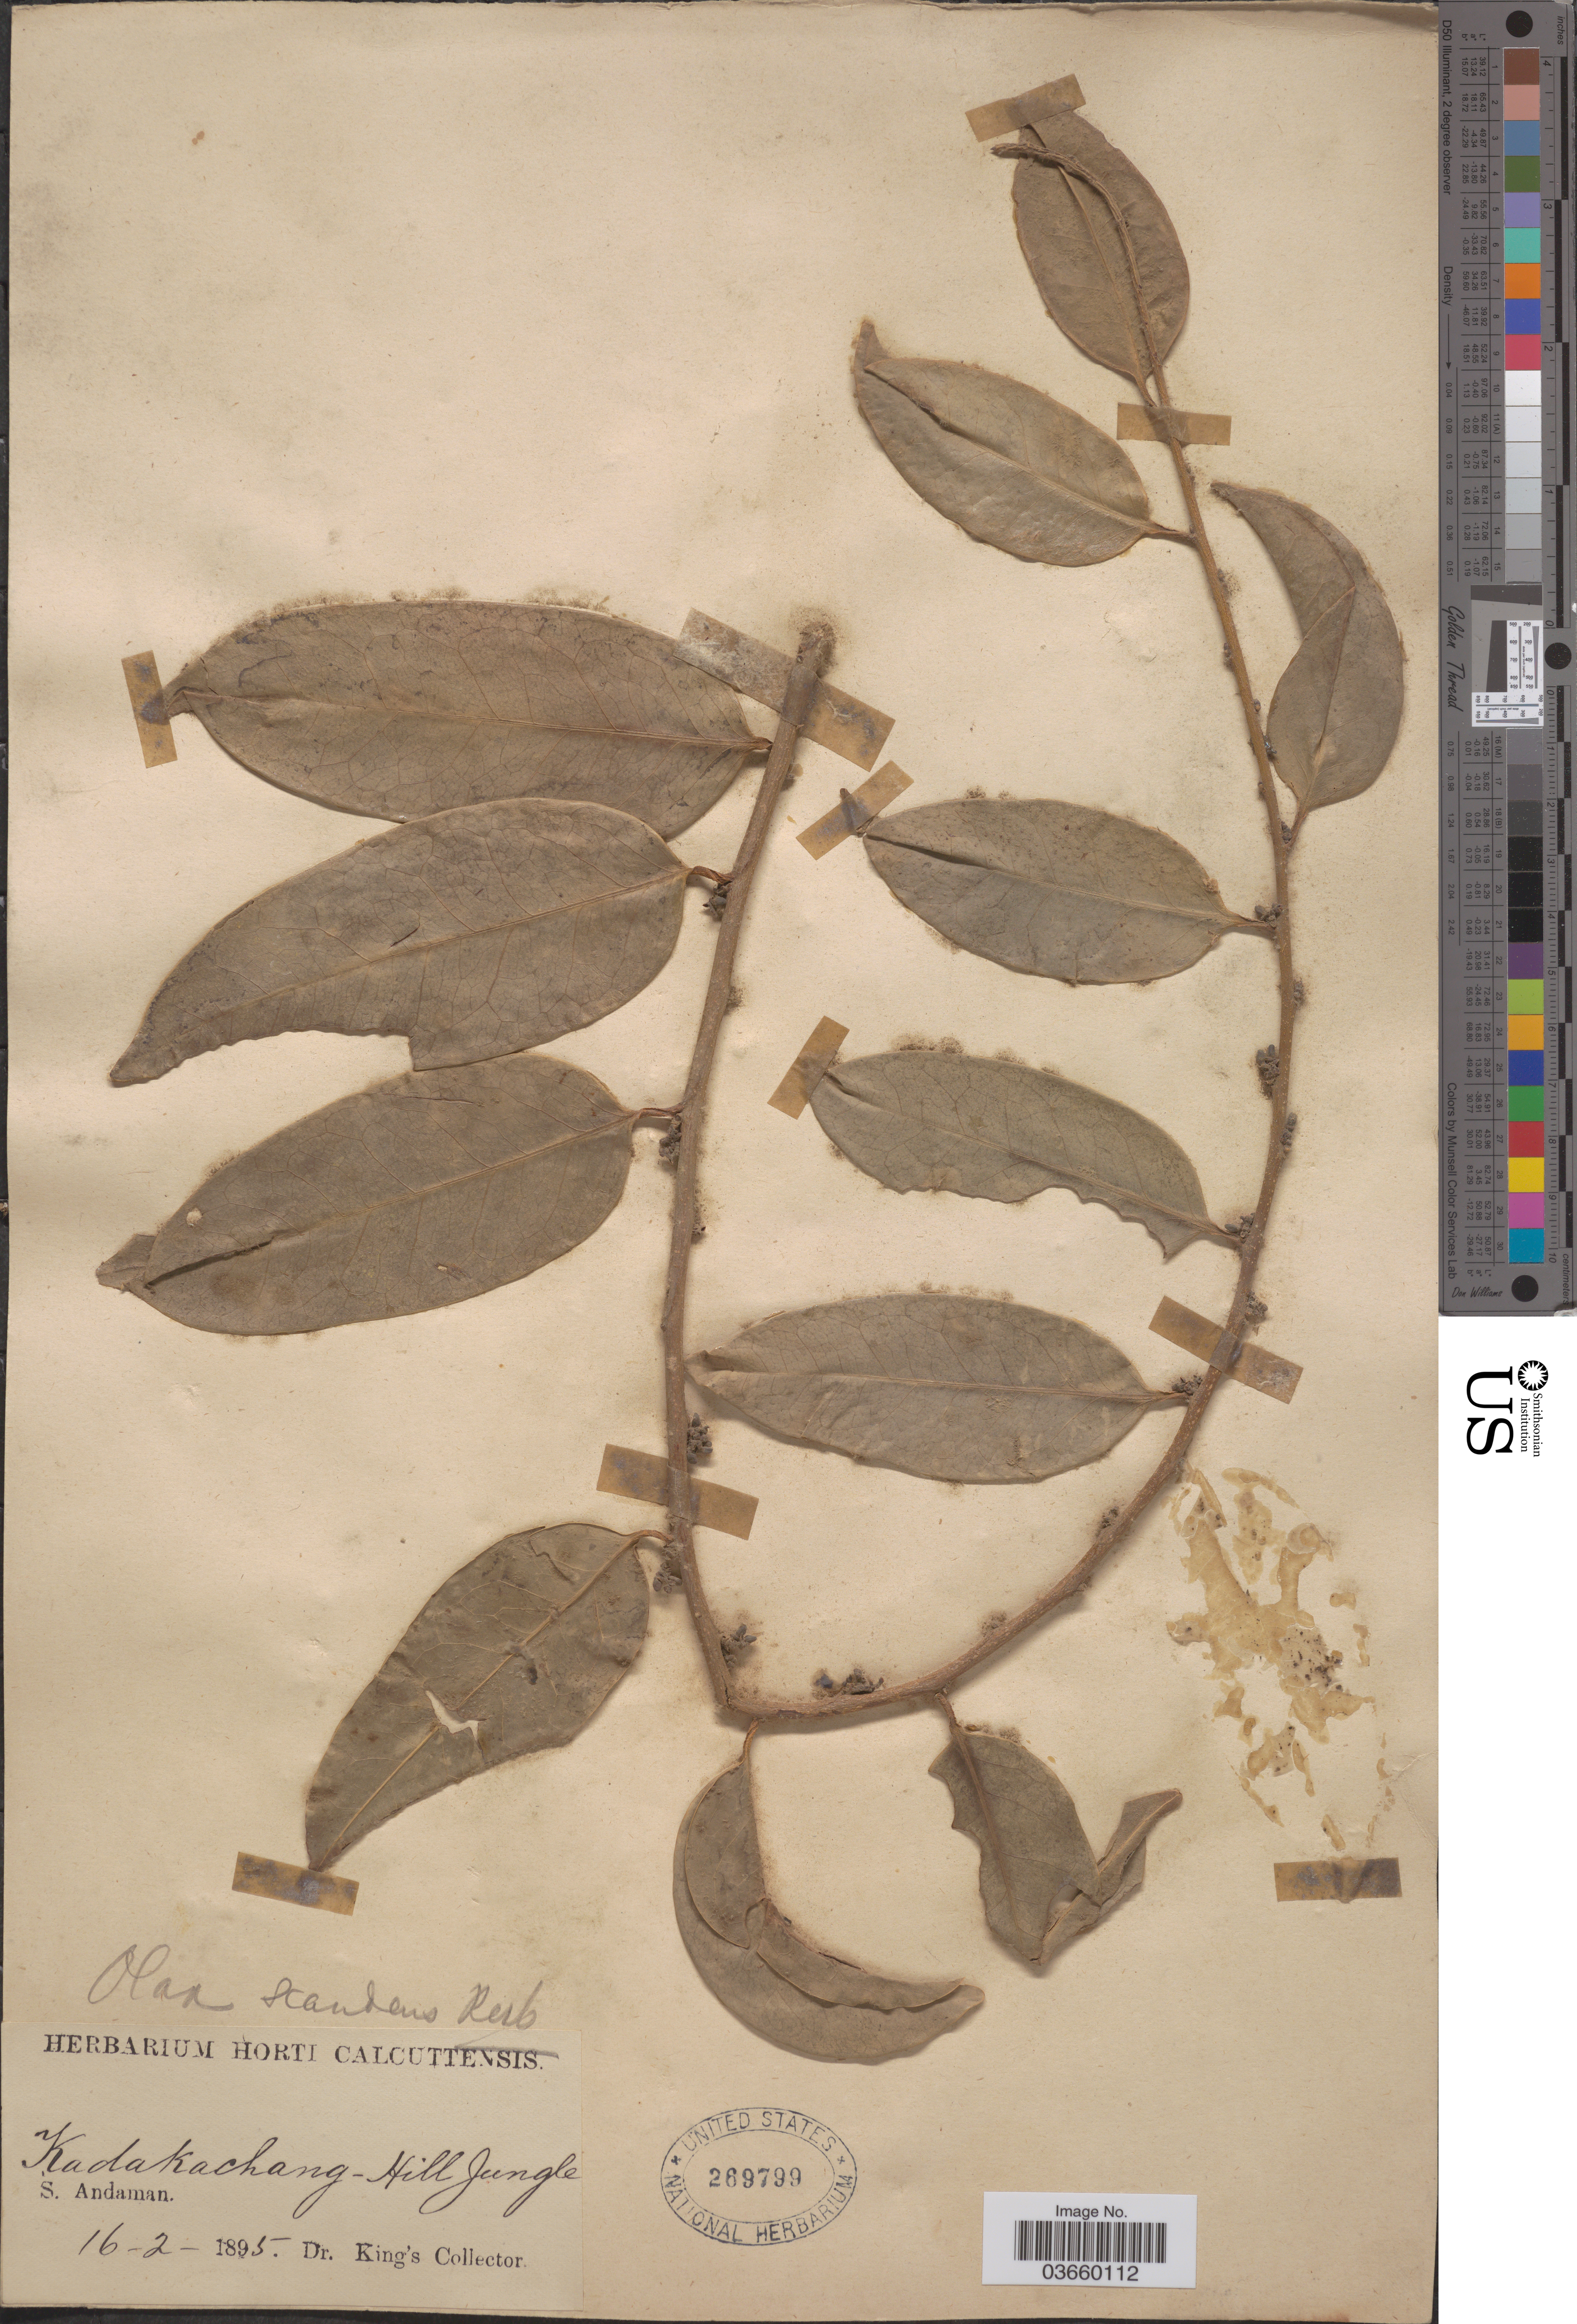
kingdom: Plantae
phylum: Tracheophyta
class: Magnoliopsida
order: Santalales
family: Olacaceae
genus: Olax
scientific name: Olax scandens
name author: Roxb.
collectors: Dr. King's collector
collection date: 1895-02-16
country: India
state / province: Andaman and Nicobar Islands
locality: S. Andaman.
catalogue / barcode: US 269799